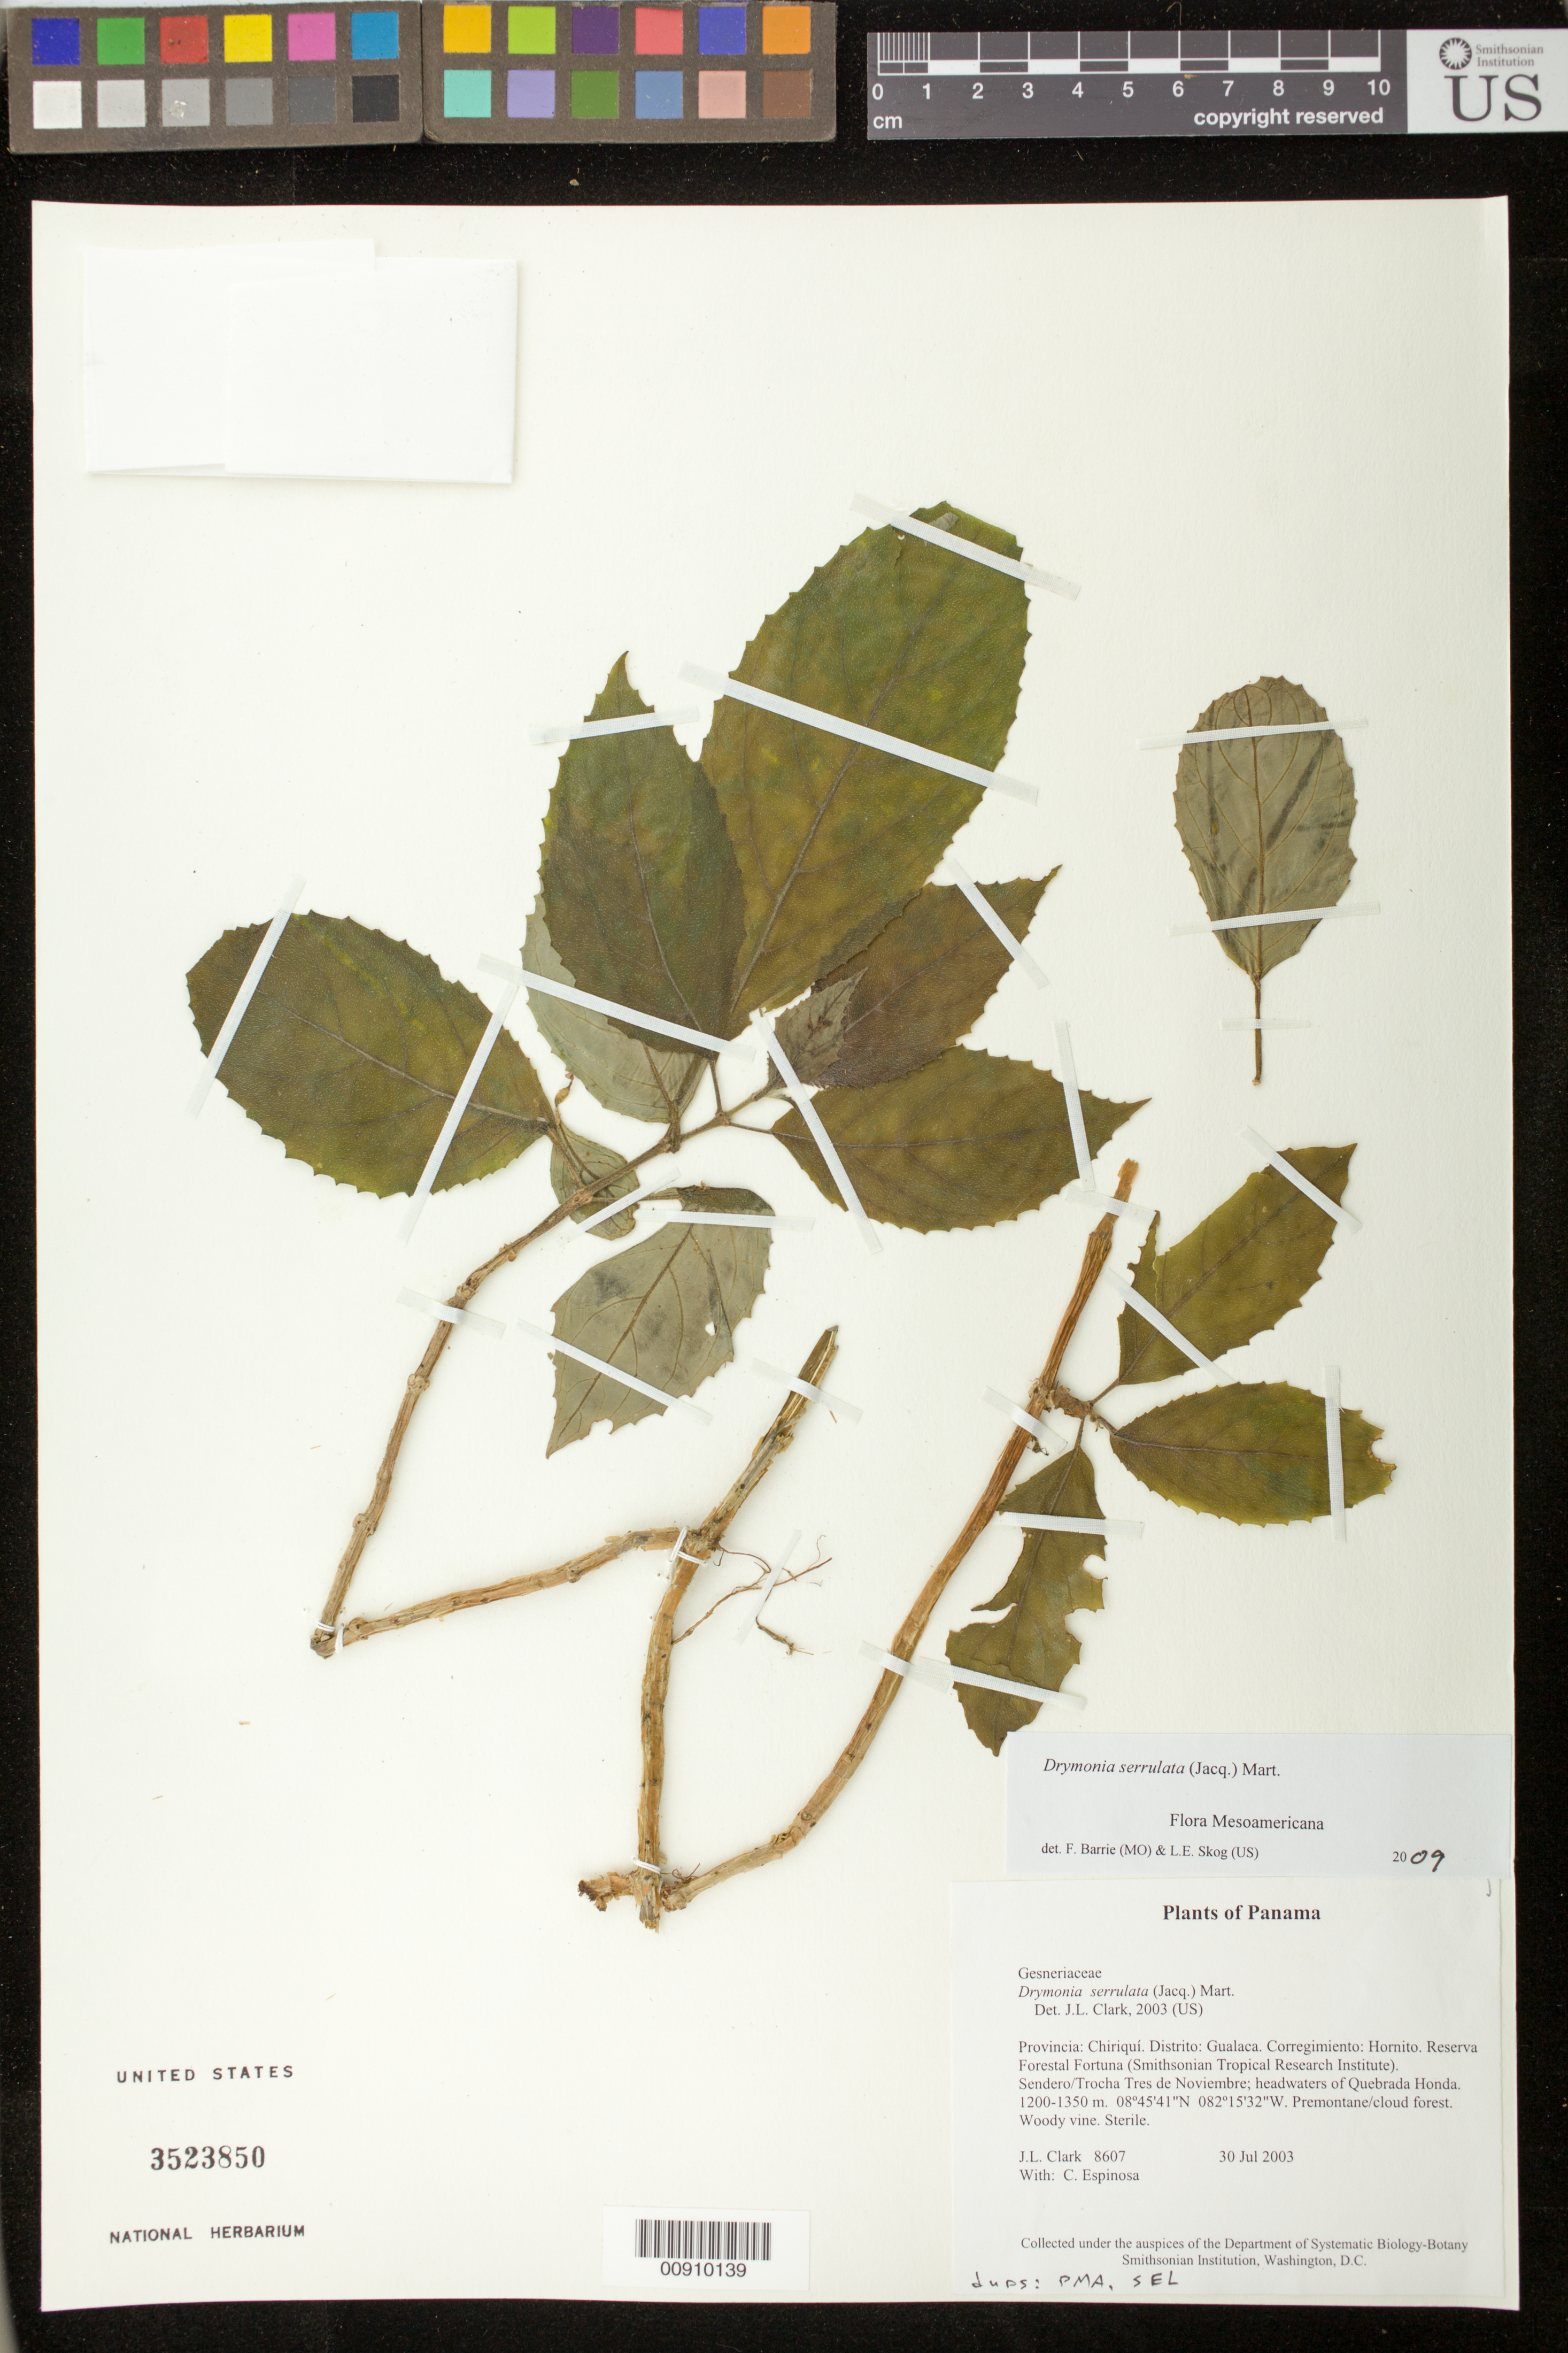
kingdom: Plantae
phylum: Tracheophyta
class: Magnoliopsida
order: Lamiales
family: Gesneriaceae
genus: Drymonia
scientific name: Drymonia serrulata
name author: (Jacq.) Mart.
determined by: Clark, J. L., (SEL), The Marie Selby Botanical Garden (UNITED STATES)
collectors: J. L. Clark & C. Espinosa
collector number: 8607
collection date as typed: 30 Jul 2003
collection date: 2003-07-30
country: Panama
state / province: Chiriquí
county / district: Gualaca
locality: Gualaca. Corregimiento: Hornito. Reserva Forestal Fortuna (Smithsonian Tropical Research Institute). Sendero/Trocha Tres de Noviembre; headwaters of Quebrada Honda.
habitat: Premontane/cloud forest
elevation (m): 1200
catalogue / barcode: US 3523850